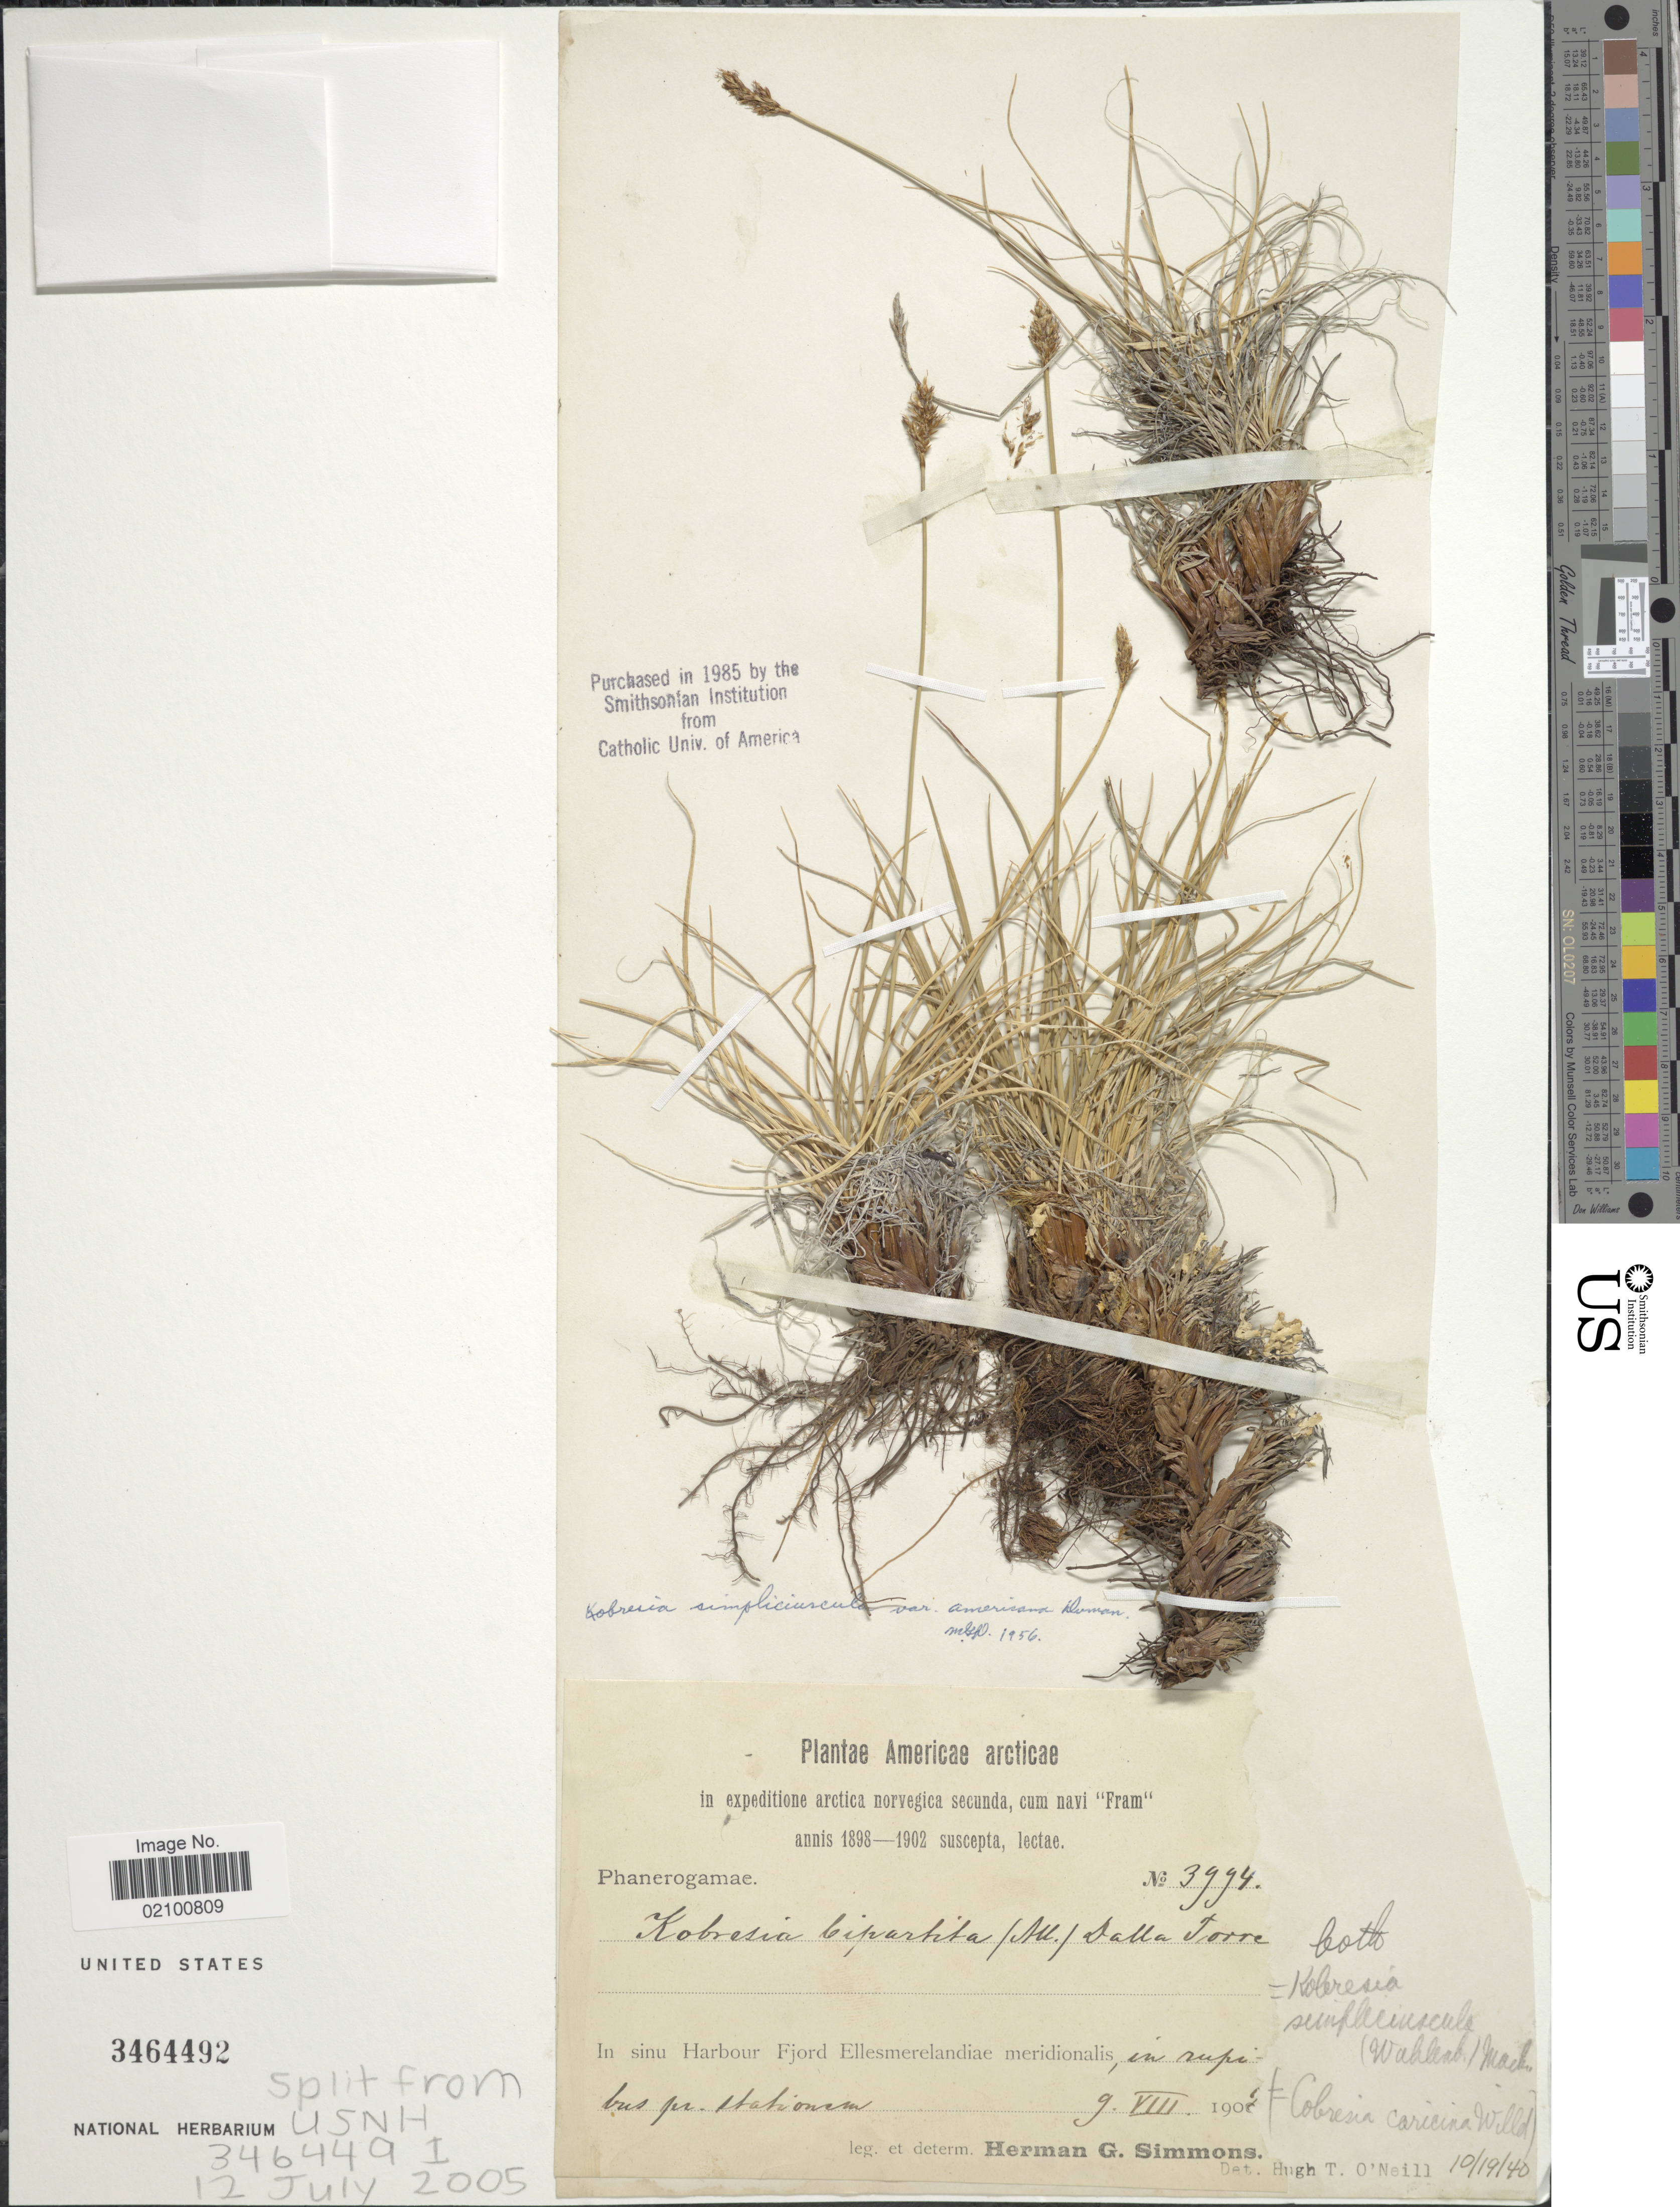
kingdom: Plantae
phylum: Tracheophyta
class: Liliopsida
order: Poales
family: Cyperaceae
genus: Carex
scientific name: Carex simpliciuscula subsp. simpliciuscula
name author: Wahlenb.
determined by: Strong, M. T., (US), Smithsonian Institution - National Museum of Natural History (UNITED STATES)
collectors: H. Simmons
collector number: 3994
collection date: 1907-08-09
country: Canada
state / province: Northwest Territories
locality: Americae arcticae, sinu Harbour Fjord Ellesmerelandiae meridionalis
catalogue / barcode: US 3464492